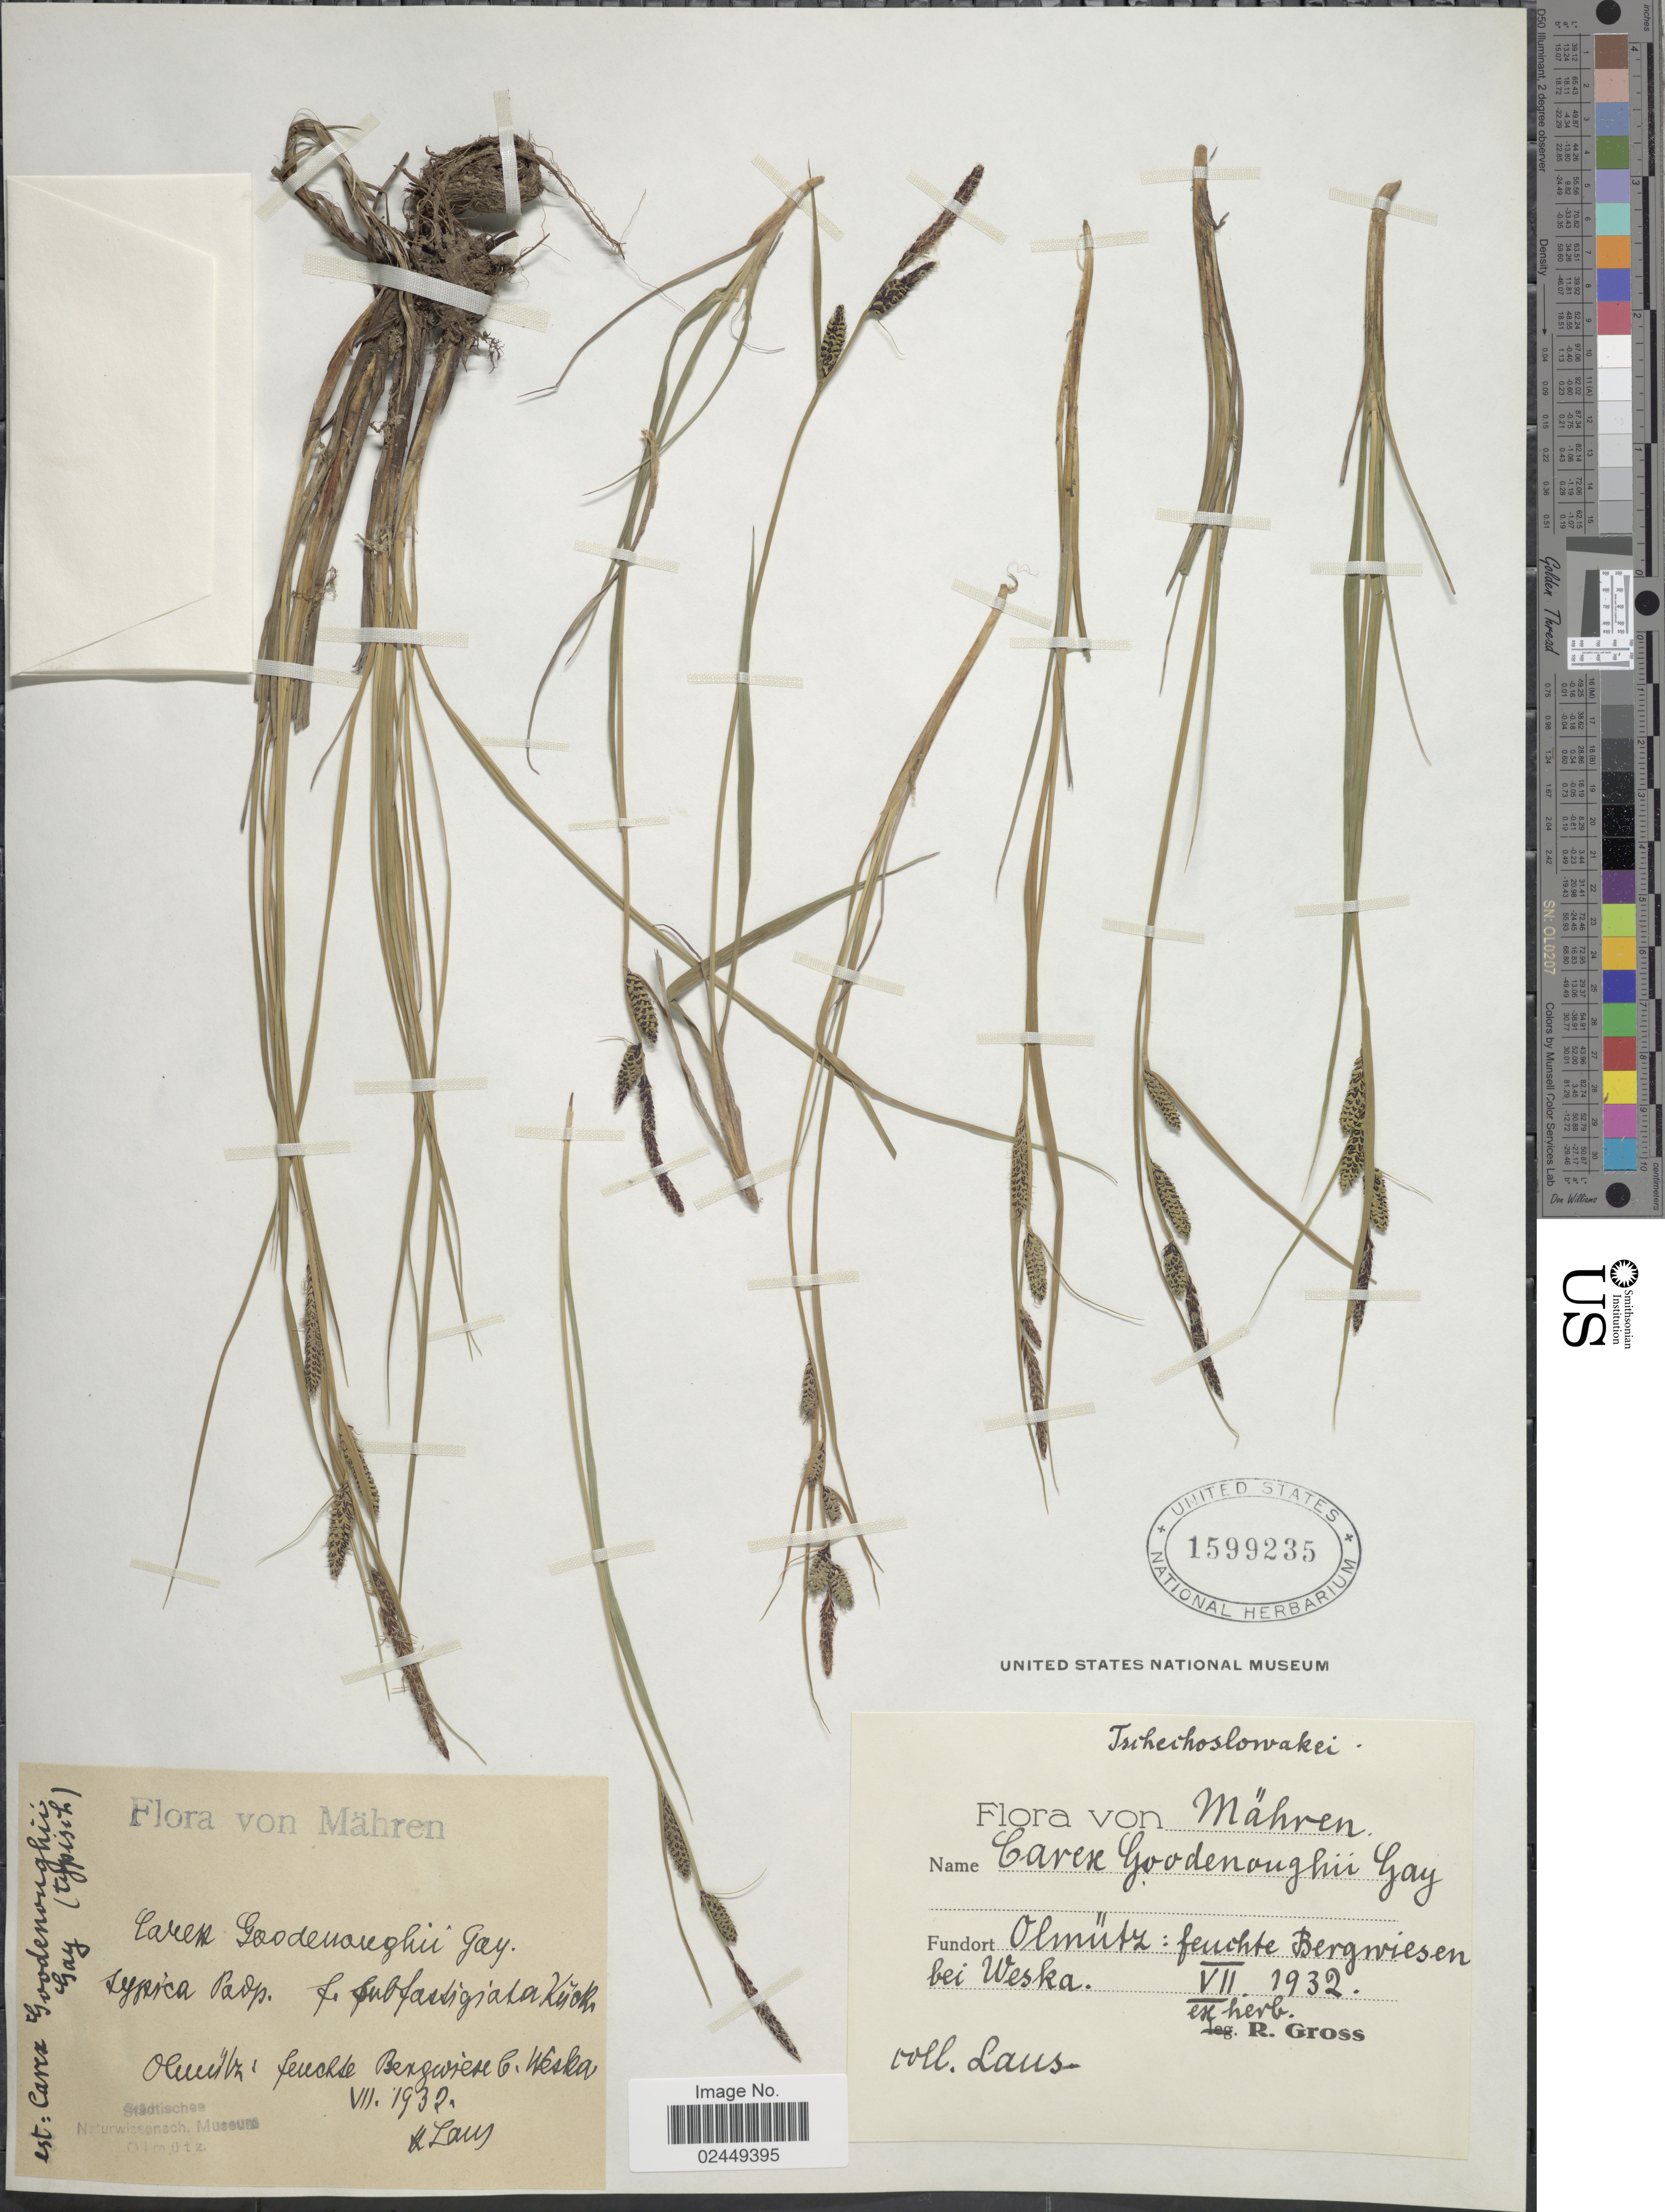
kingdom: Plantae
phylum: Tracheophyta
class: Liliopsida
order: Poales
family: Cyperaceae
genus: Carex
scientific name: Carex nigra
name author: (L.) Reichard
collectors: H. Laus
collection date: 1932-07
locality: Mahren, Olmutz: feuijte Bergwiesen bei Weska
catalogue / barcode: US 1599235